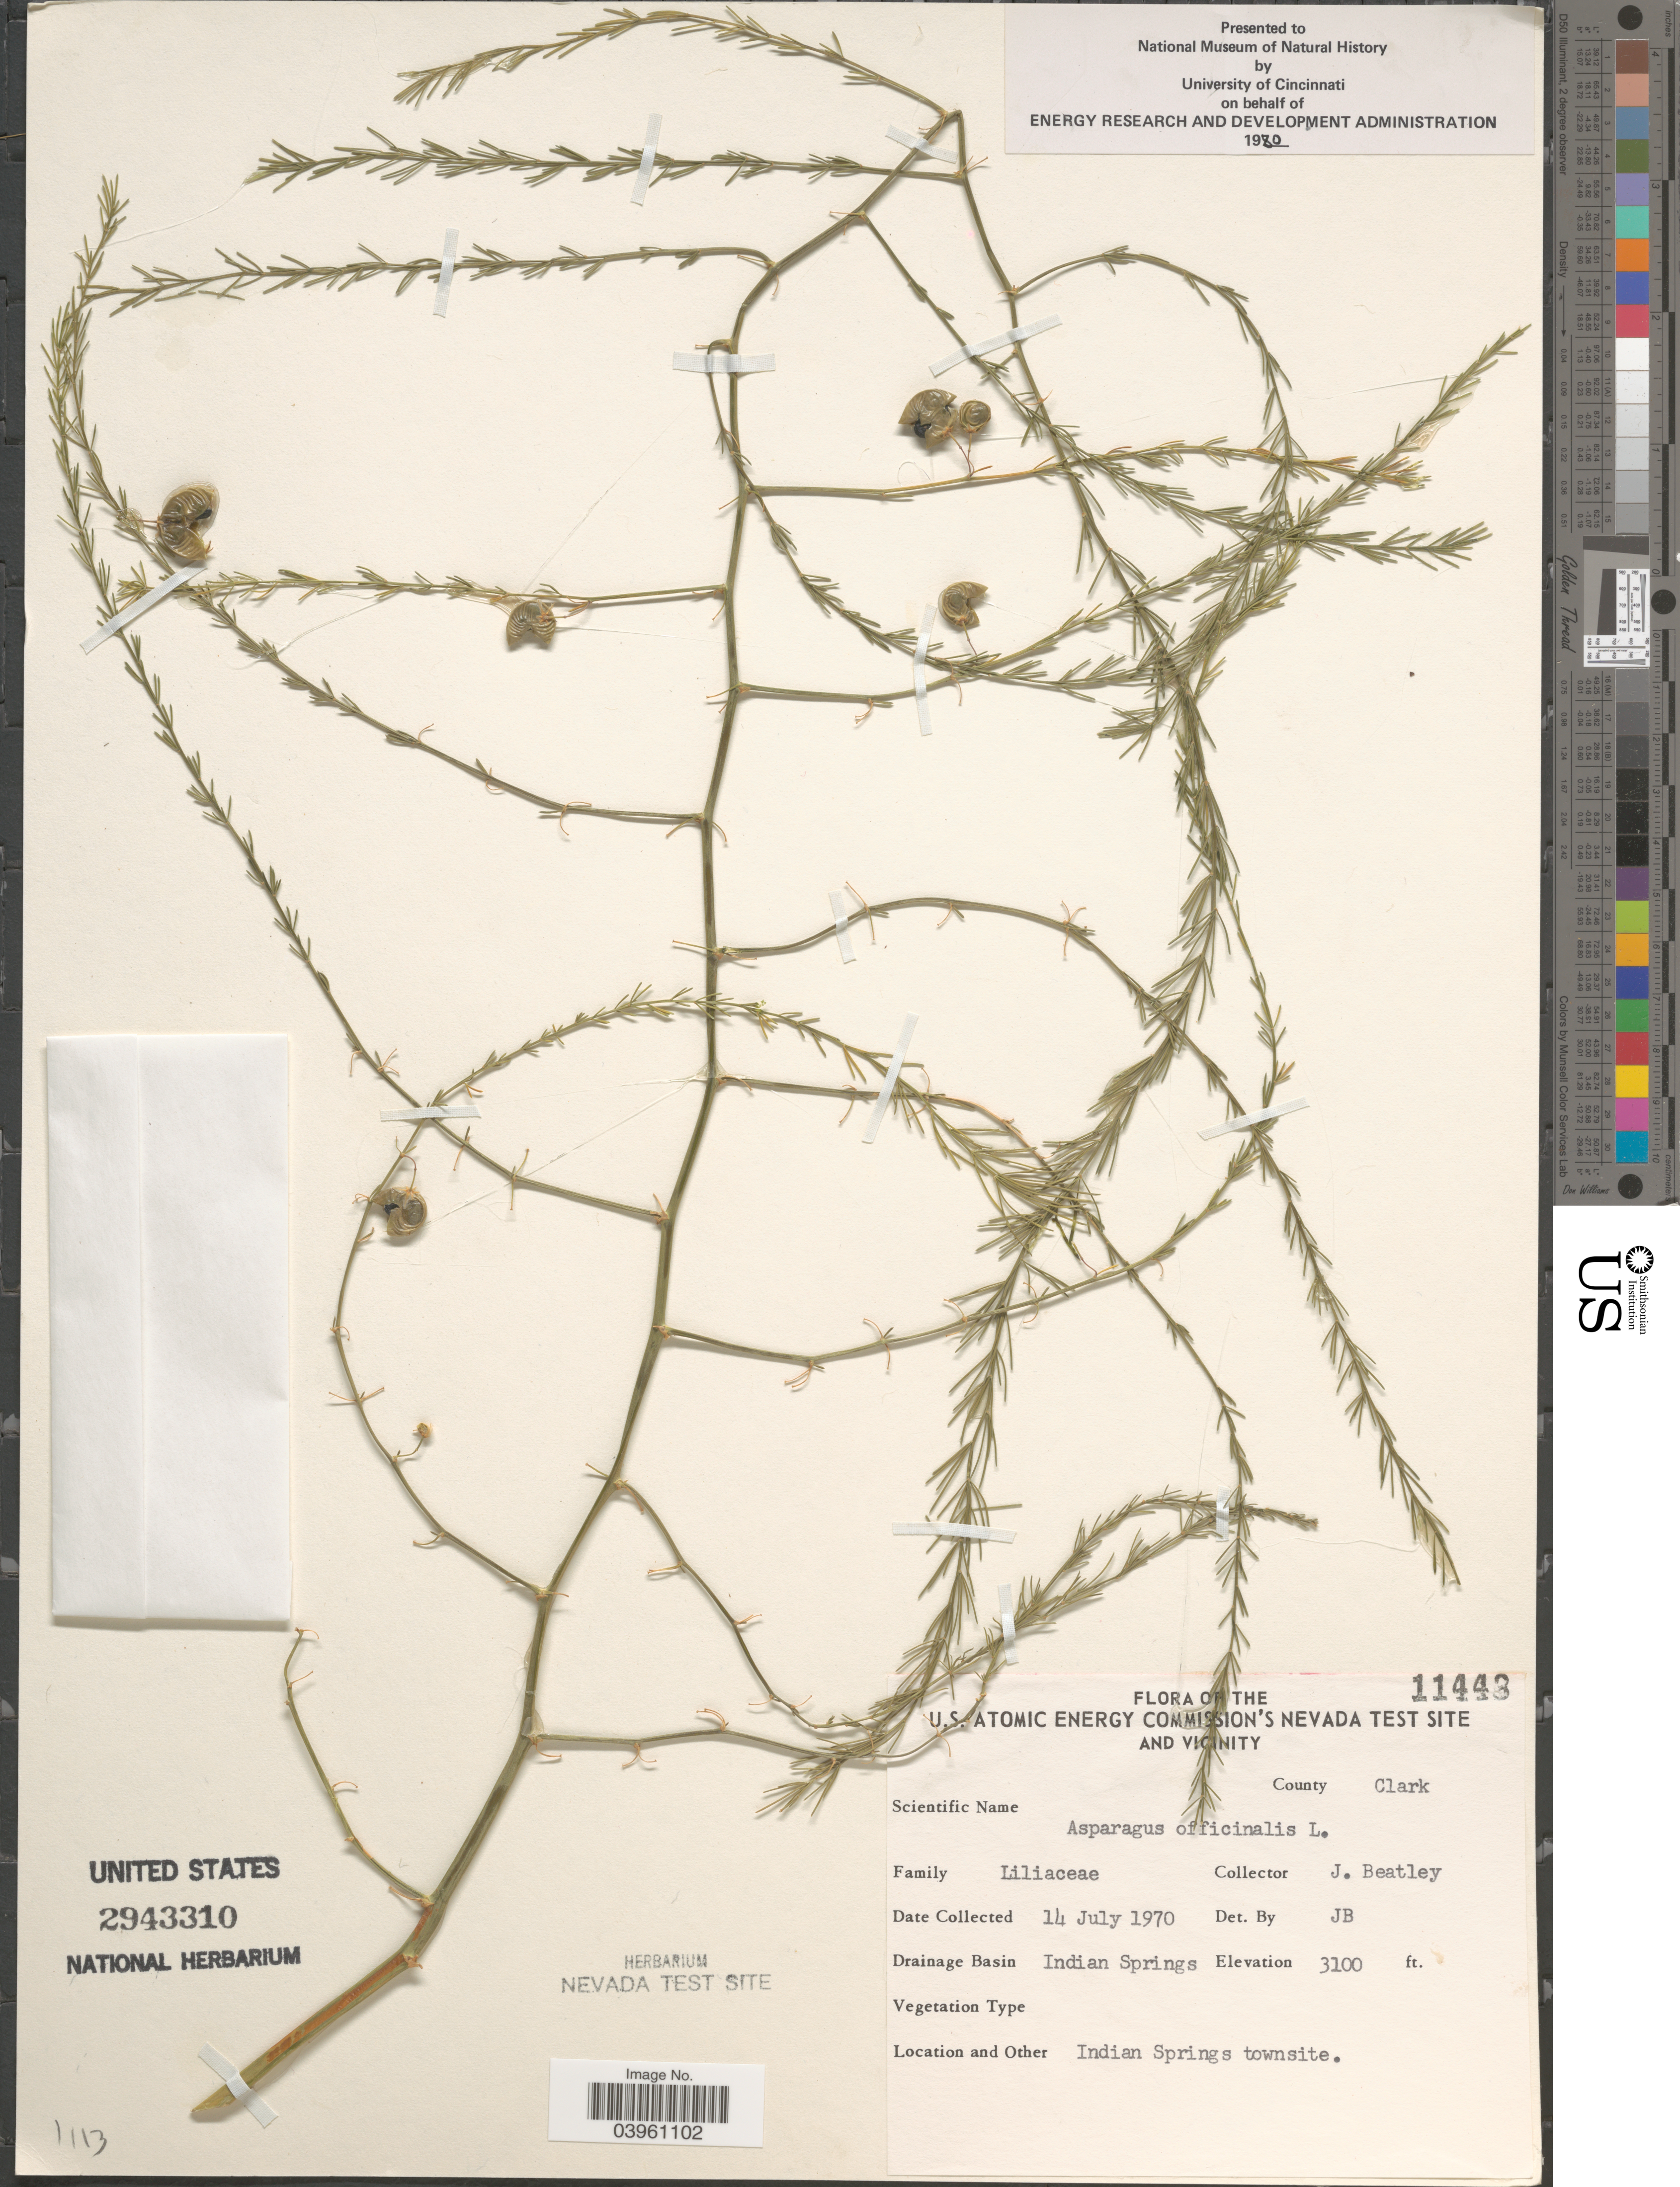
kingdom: Plantae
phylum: Tracheophyta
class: Liliopsida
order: Asparagales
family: Asparagaceae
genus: Asparagus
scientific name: Asparagus officinalis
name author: L.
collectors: J. C. Beatley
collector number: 11443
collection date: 1970-07-14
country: United States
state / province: Nevada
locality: The U.S. Atomic Energy Commission's Nevada Test Site and Vicinity. County Clark. Drainage Basin Indian Springs. Indian Springs townsite.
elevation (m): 945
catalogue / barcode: US 2943310